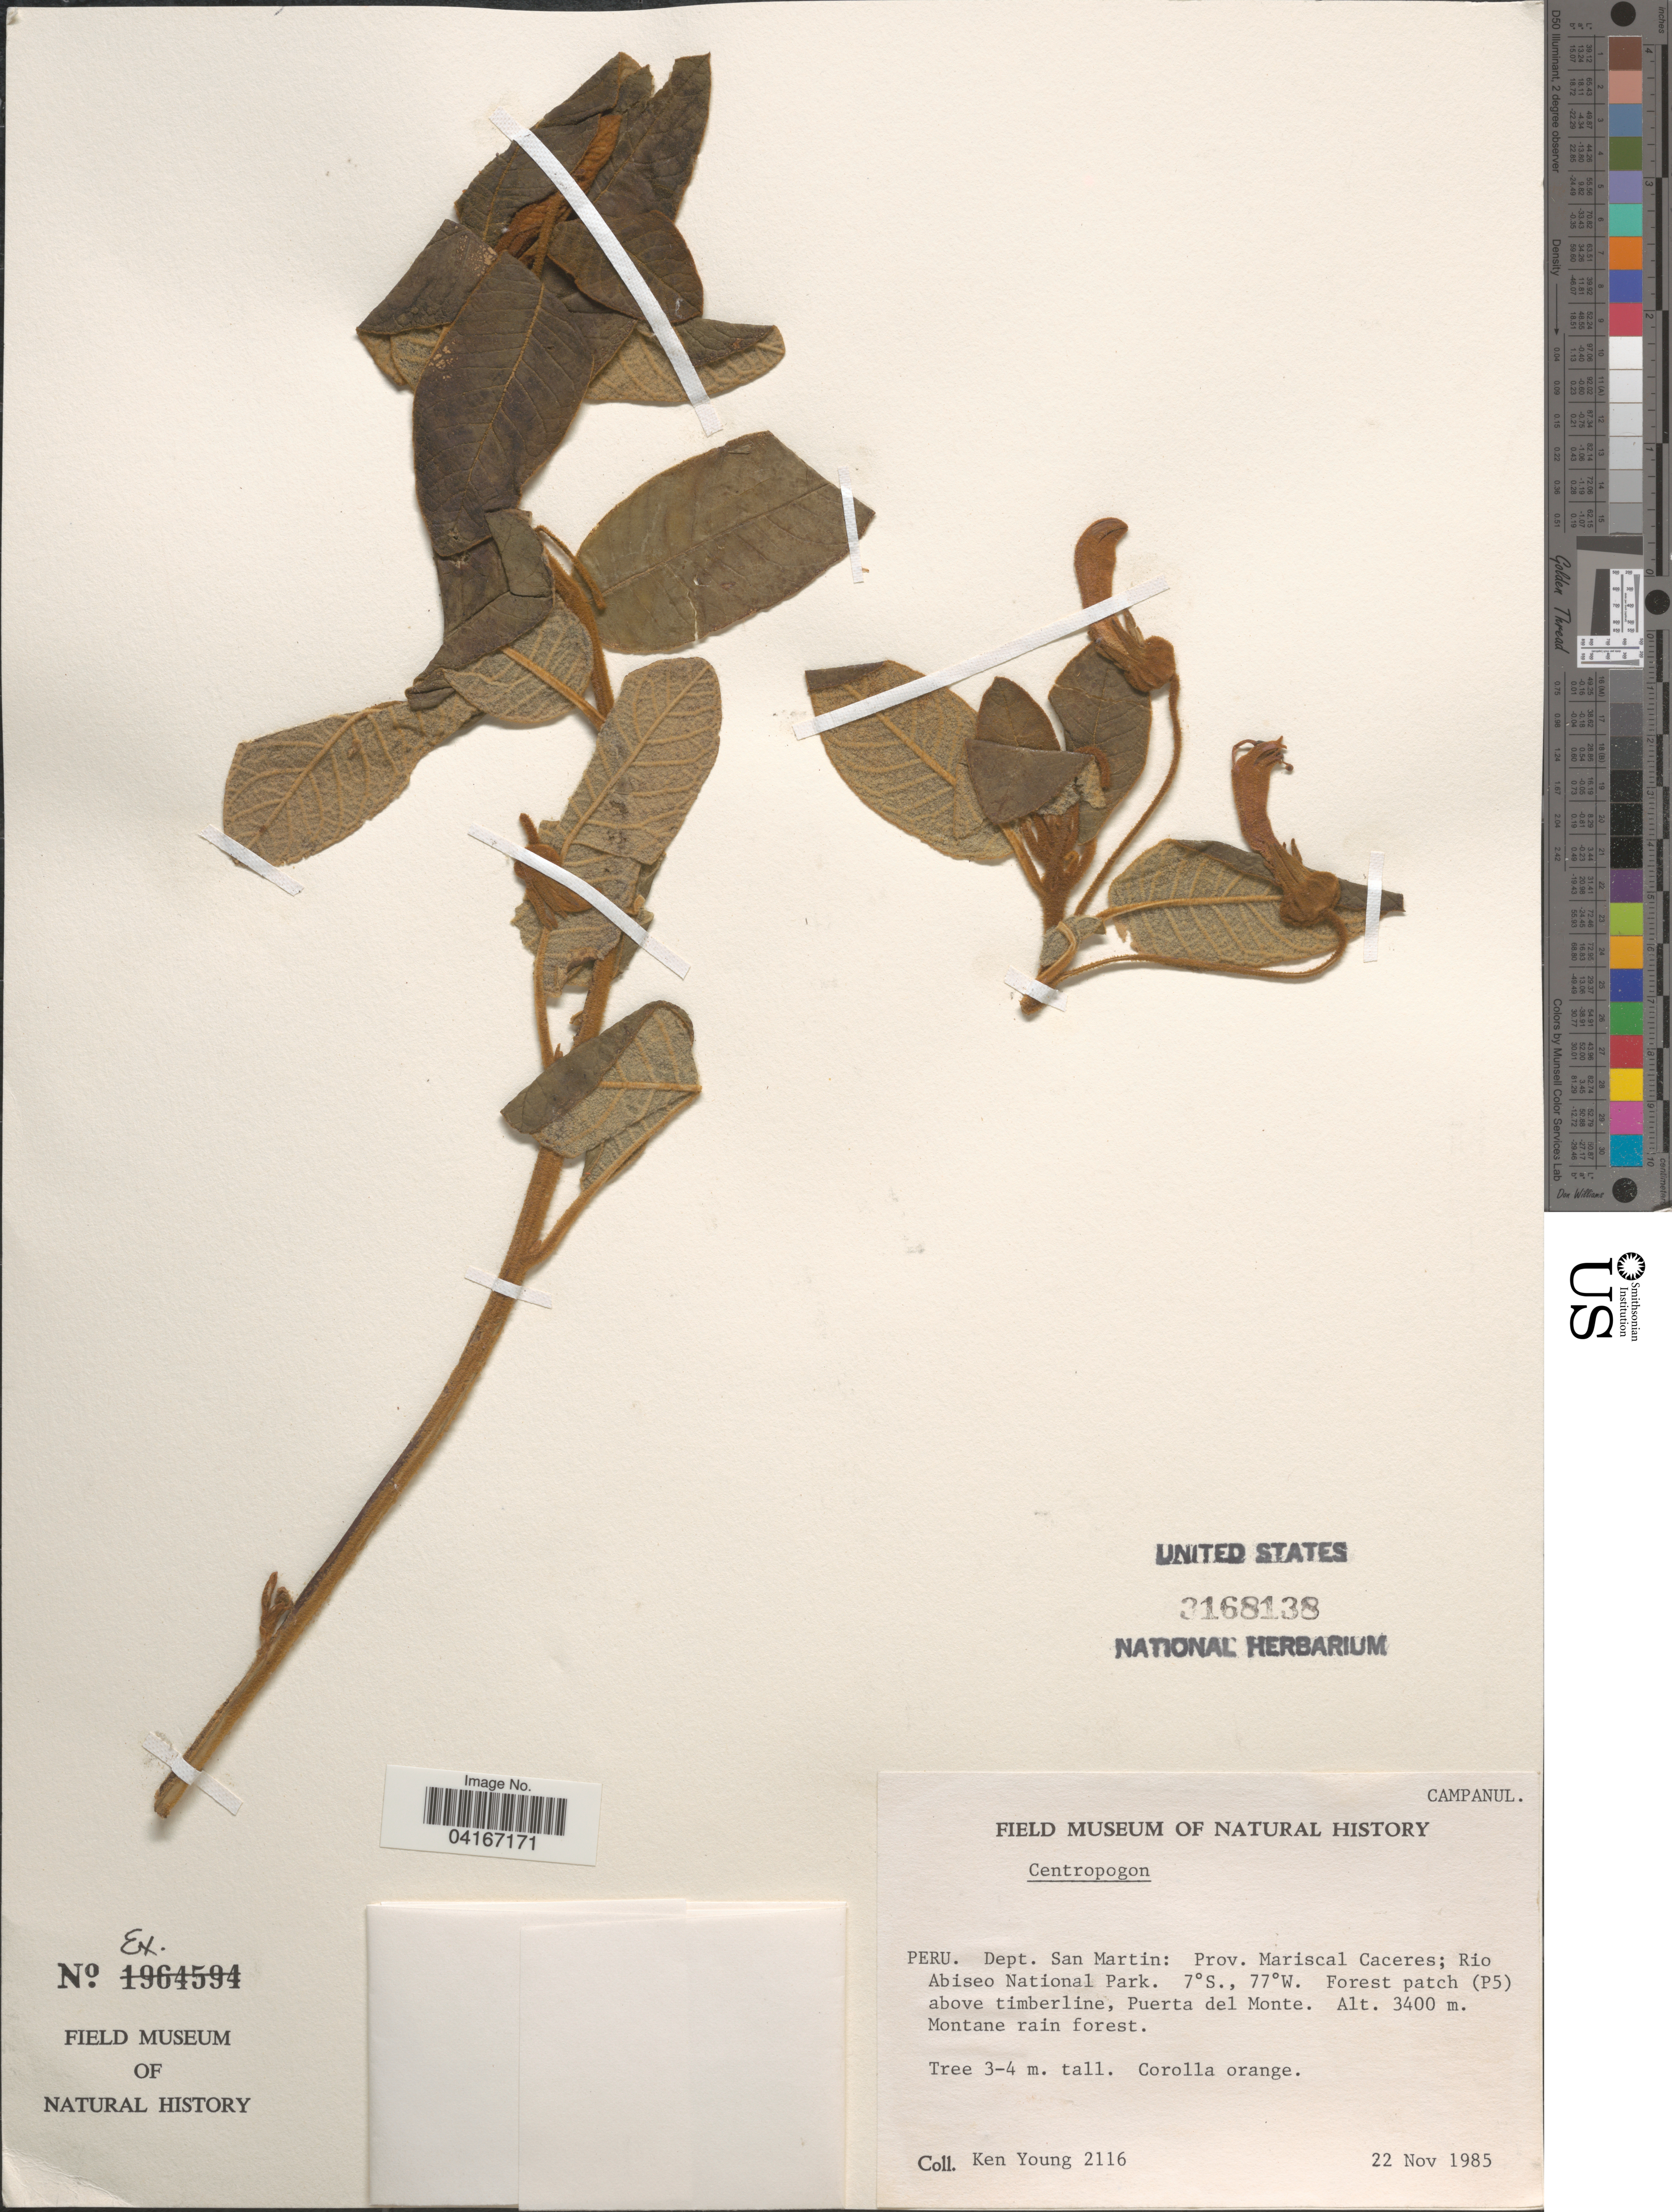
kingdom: Plantae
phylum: Tracheophyta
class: Magnoliopsida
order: Asterales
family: Campanulaceae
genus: Centropogon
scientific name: Centropogon sp.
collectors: K. Young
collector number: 2116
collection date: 1985-11-22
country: Peru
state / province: San Martin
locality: Dept. San Martin: Prov. Mariscal Caceres; Rio Abiseo National Park.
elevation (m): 3400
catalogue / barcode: US 3168138